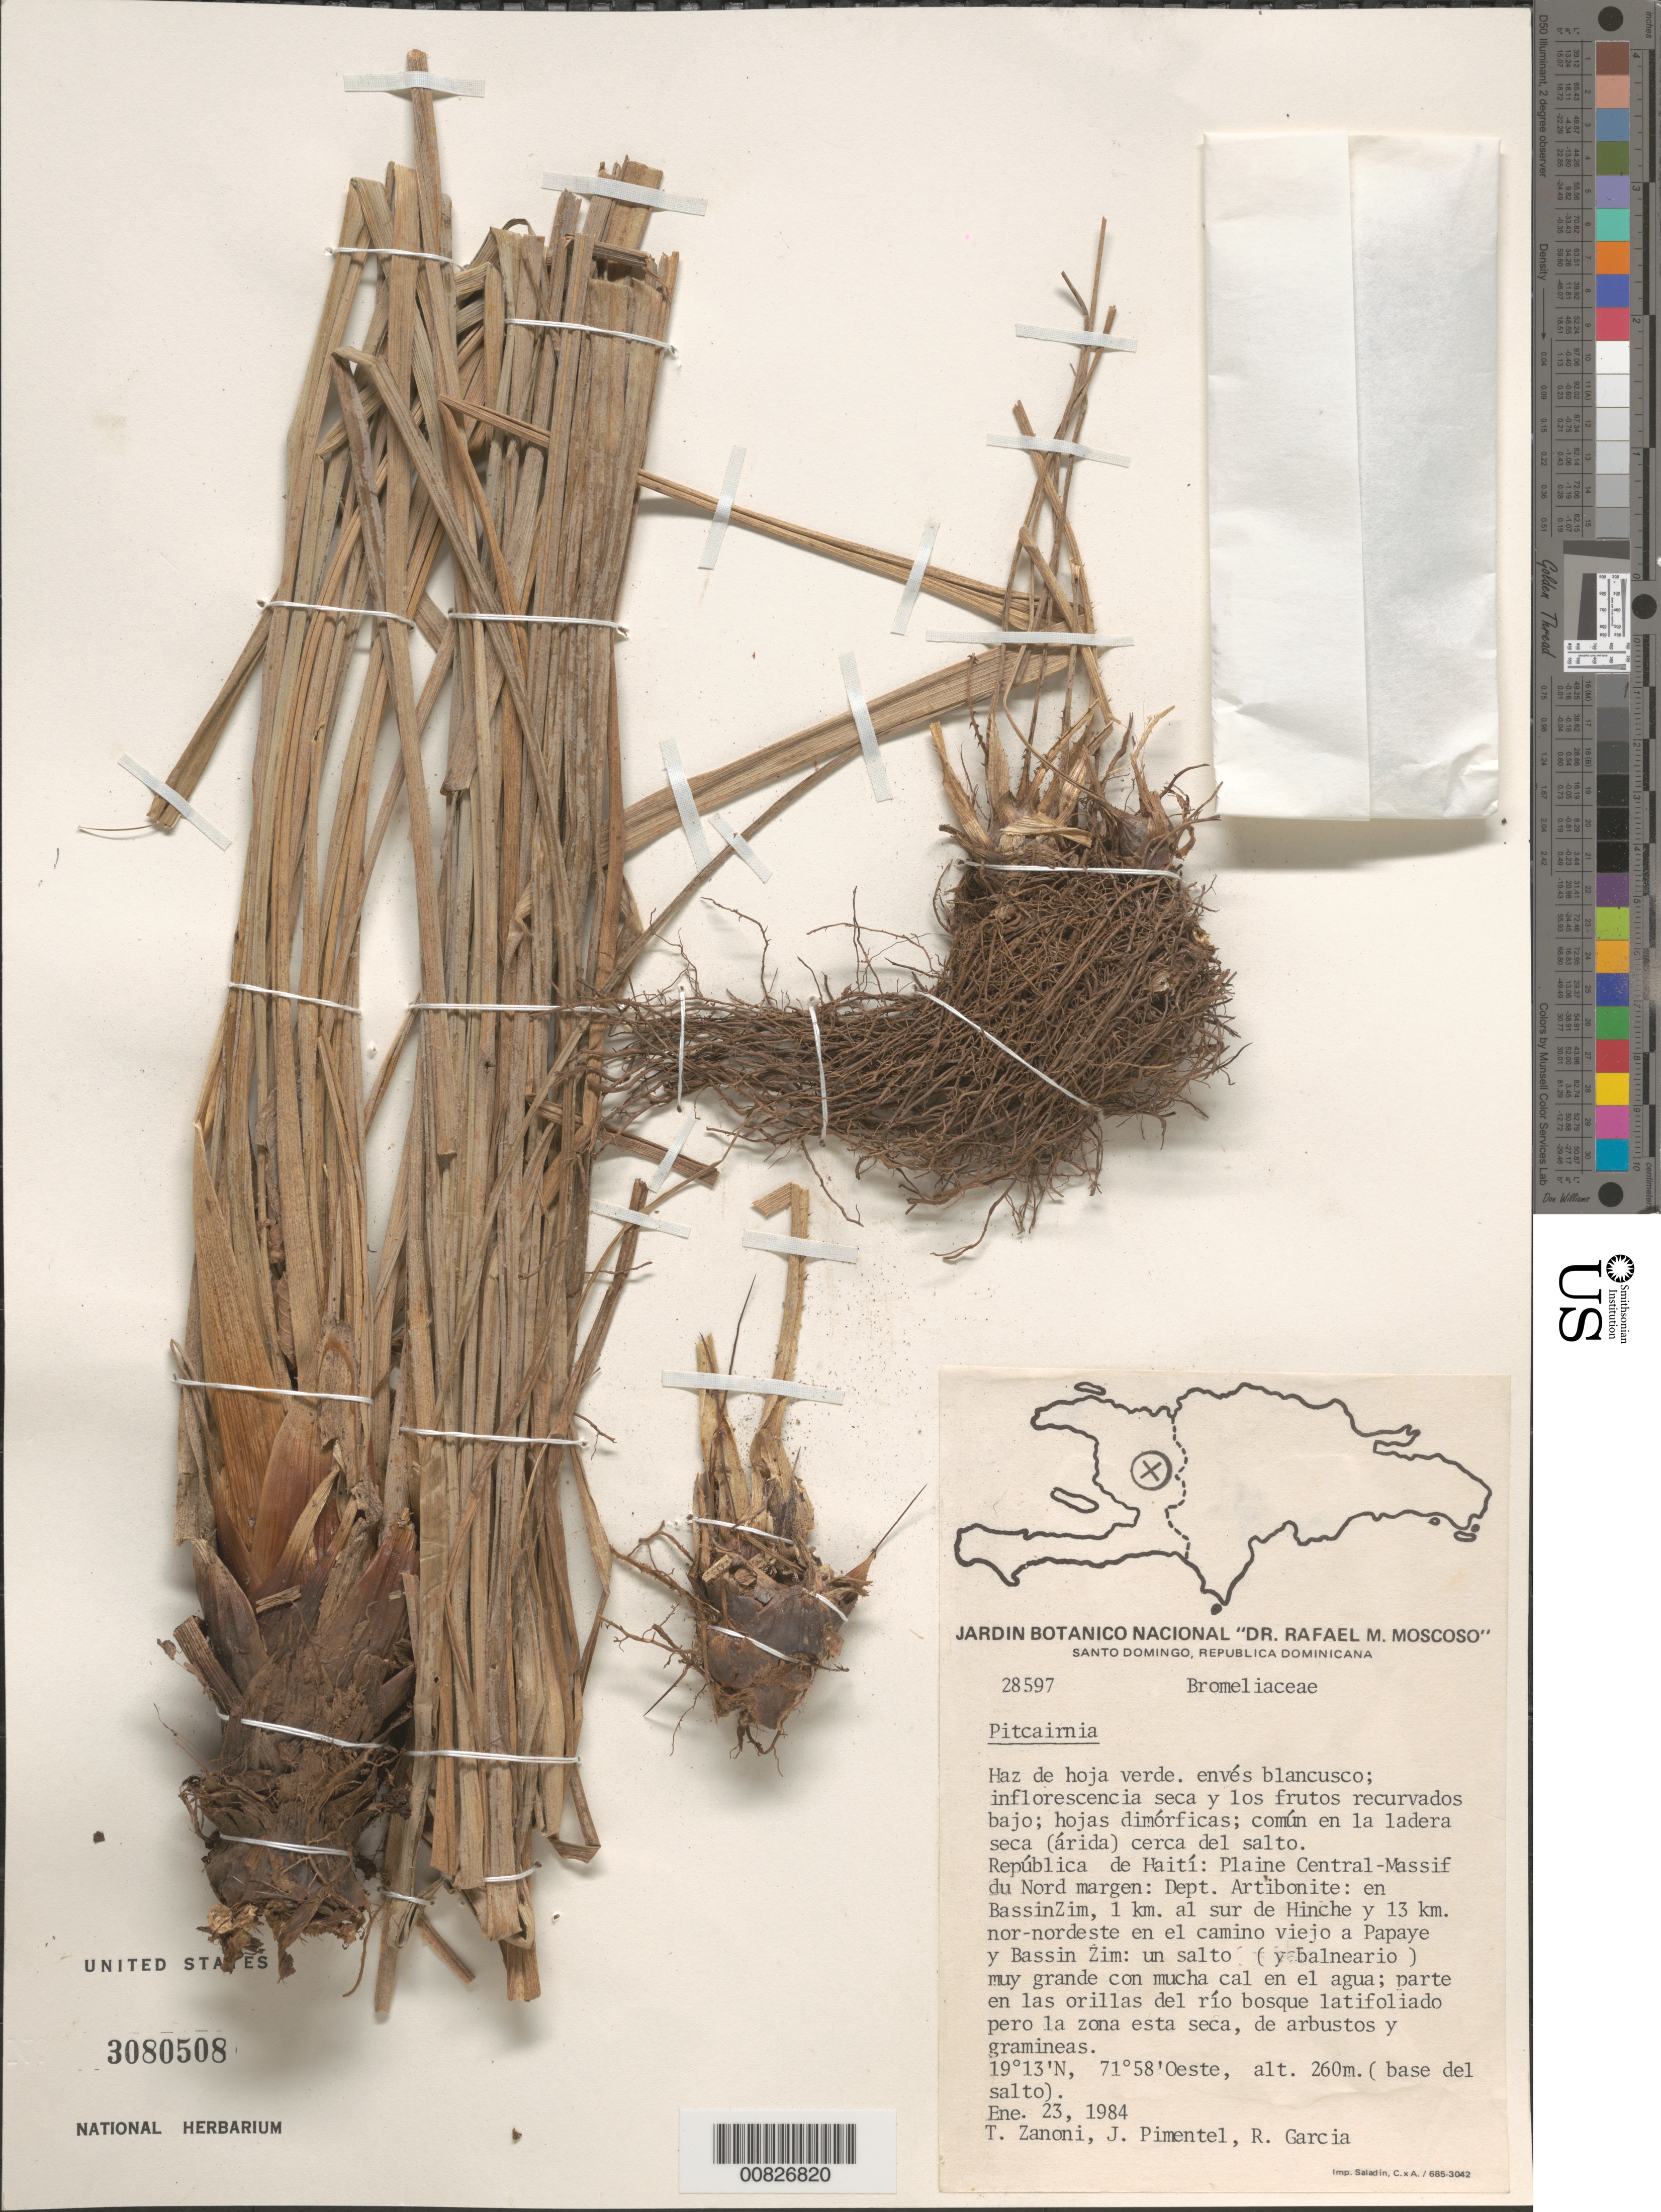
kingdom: Plantae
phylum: Tracheophyta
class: Liliopsida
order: Poales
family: Bromeliaceae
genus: Pitcairnia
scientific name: Pitcairnia sp.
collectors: T. A. Zanoni, J. Pimentel & R. G. García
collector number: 28597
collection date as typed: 23 Jan 1984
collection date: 1984-01-23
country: Haiti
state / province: Artibonite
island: Hispaniola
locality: Plaine Central-Massif du North margen: en Bassin Zim, 1 km. al sur de Hinche y 13 km. nor-nordeste en el camino viejo a Papaye y Bassin Zim: un salto (y balneario) muy grande con mucha cal en el agua.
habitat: Común en la ladera seca (árida) cerca del salto.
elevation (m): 260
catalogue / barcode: US 3080508